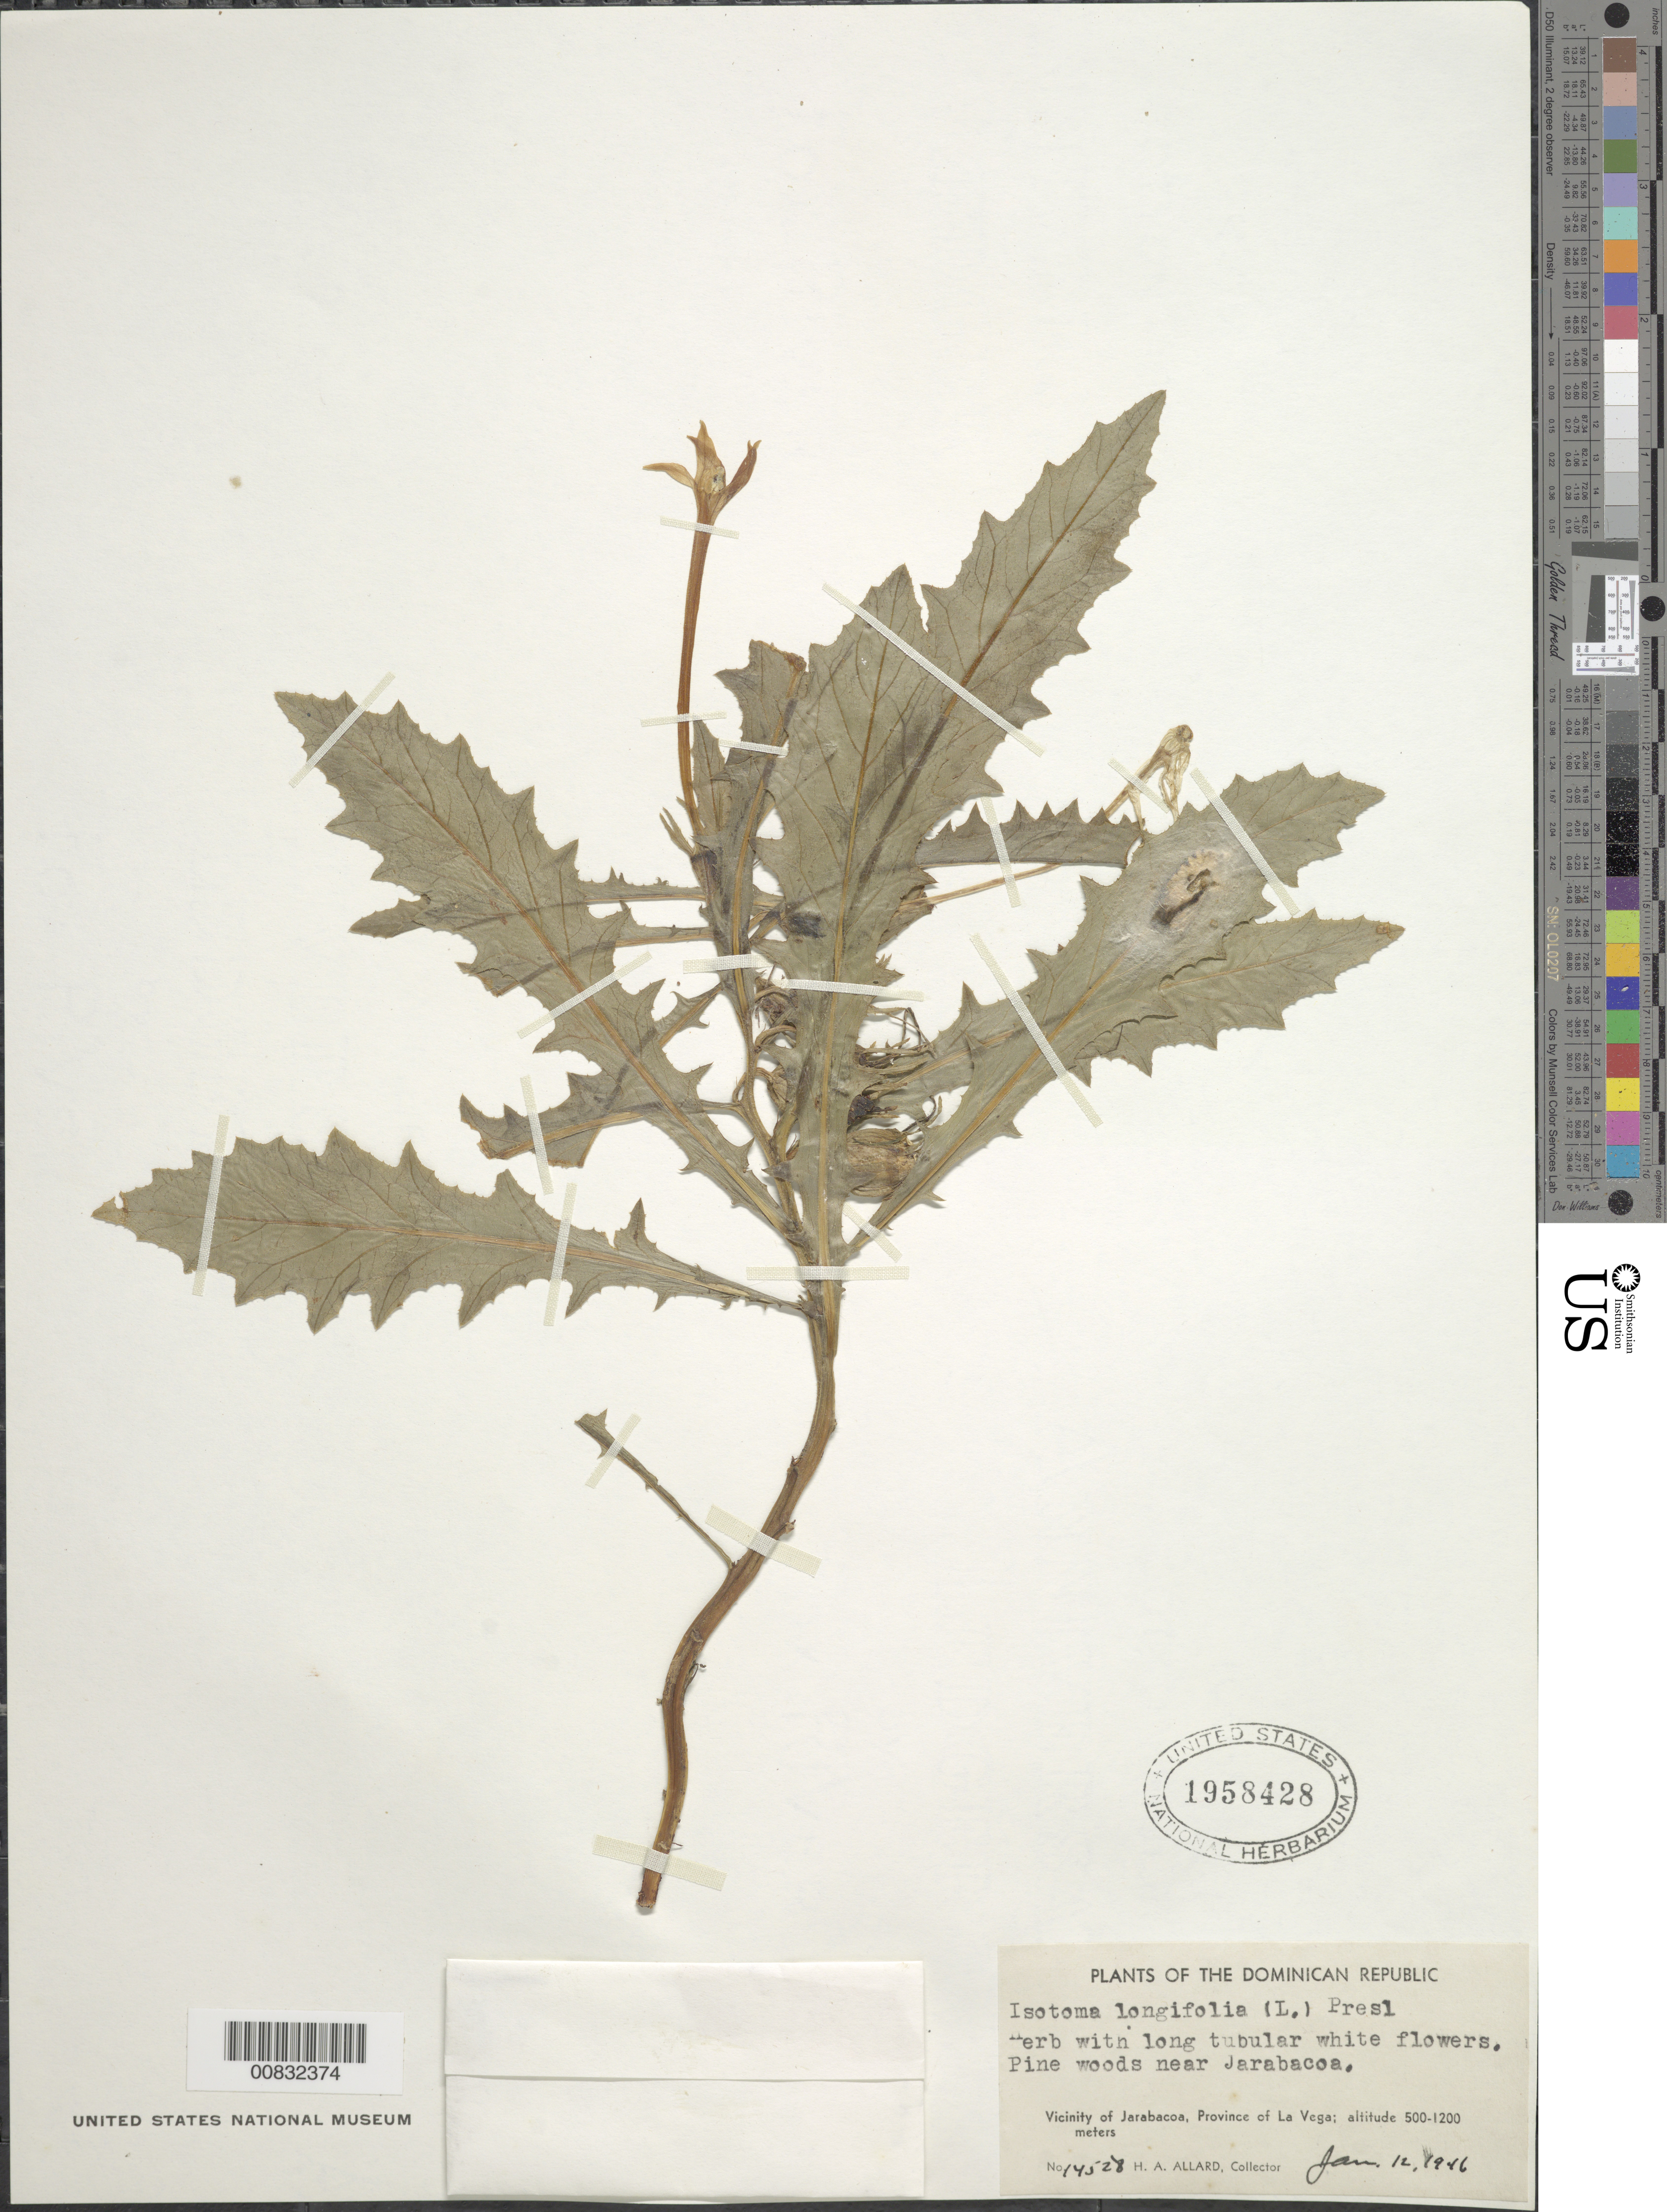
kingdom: Plantae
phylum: Tracheophyta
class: Magnoliopsida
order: Asterales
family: Campanulaceae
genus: Isotoma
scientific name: Isotoma longiflora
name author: (L.) C. Presl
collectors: H. A. Allard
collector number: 14528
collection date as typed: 12 Jan 1946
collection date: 1946-01-12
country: Dominican Republic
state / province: La Vega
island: Hispaniola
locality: Vicinity of Jarabacoa, near town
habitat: Pine woods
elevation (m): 500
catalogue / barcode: US 1958428